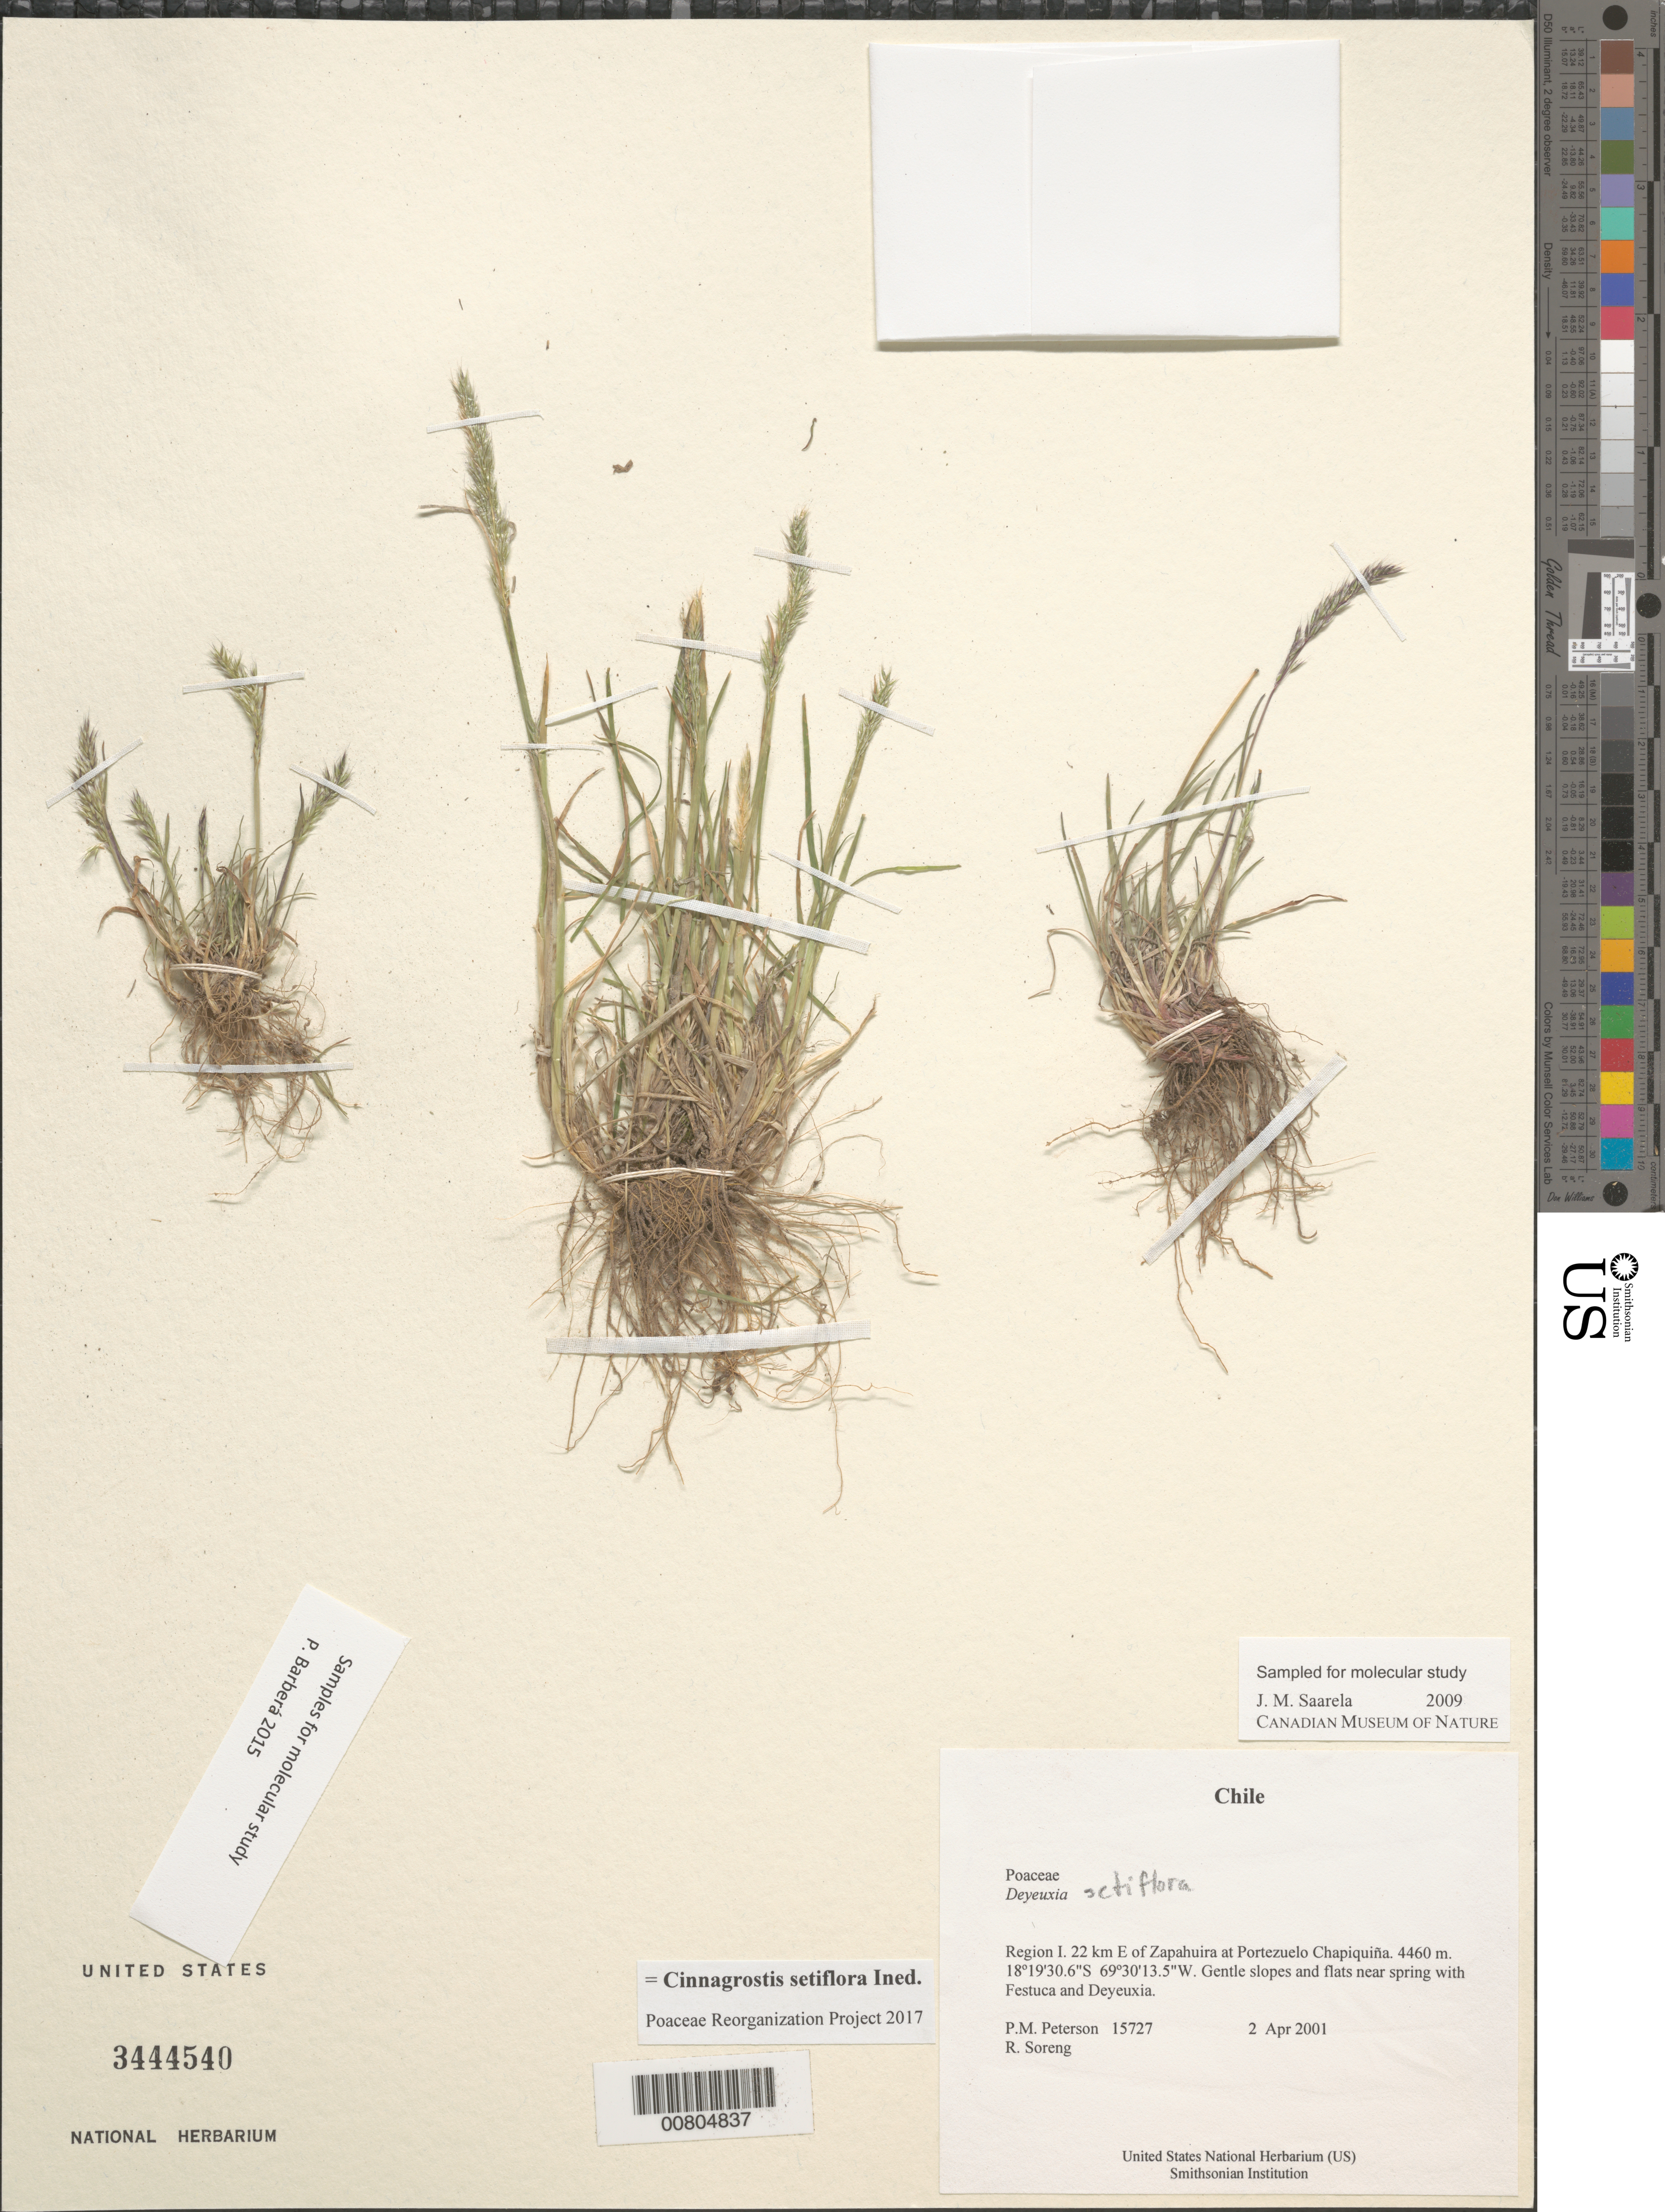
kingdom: Plantae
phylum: Tracheophyta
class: Liliopsida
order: Poales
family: Poaceae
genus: Cinnagrostis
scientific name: Cinnagrostis setiflora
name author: (Wedd.) P.M. Peterson et al.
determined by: Poaceae Reorganization Project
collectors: P. M. Peterson & R. J. Soreng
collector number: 15727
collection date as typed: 02 Apr 2001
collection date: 2001-04-02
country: Chile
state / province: Tarapacá (I)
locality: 22 km E of Zapahuira at Portezuelo Chapiquiña.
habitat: Gentle slopes and flats near spring with Festuca and Deyeuxia.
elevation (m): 4460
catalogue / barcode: US 3444540